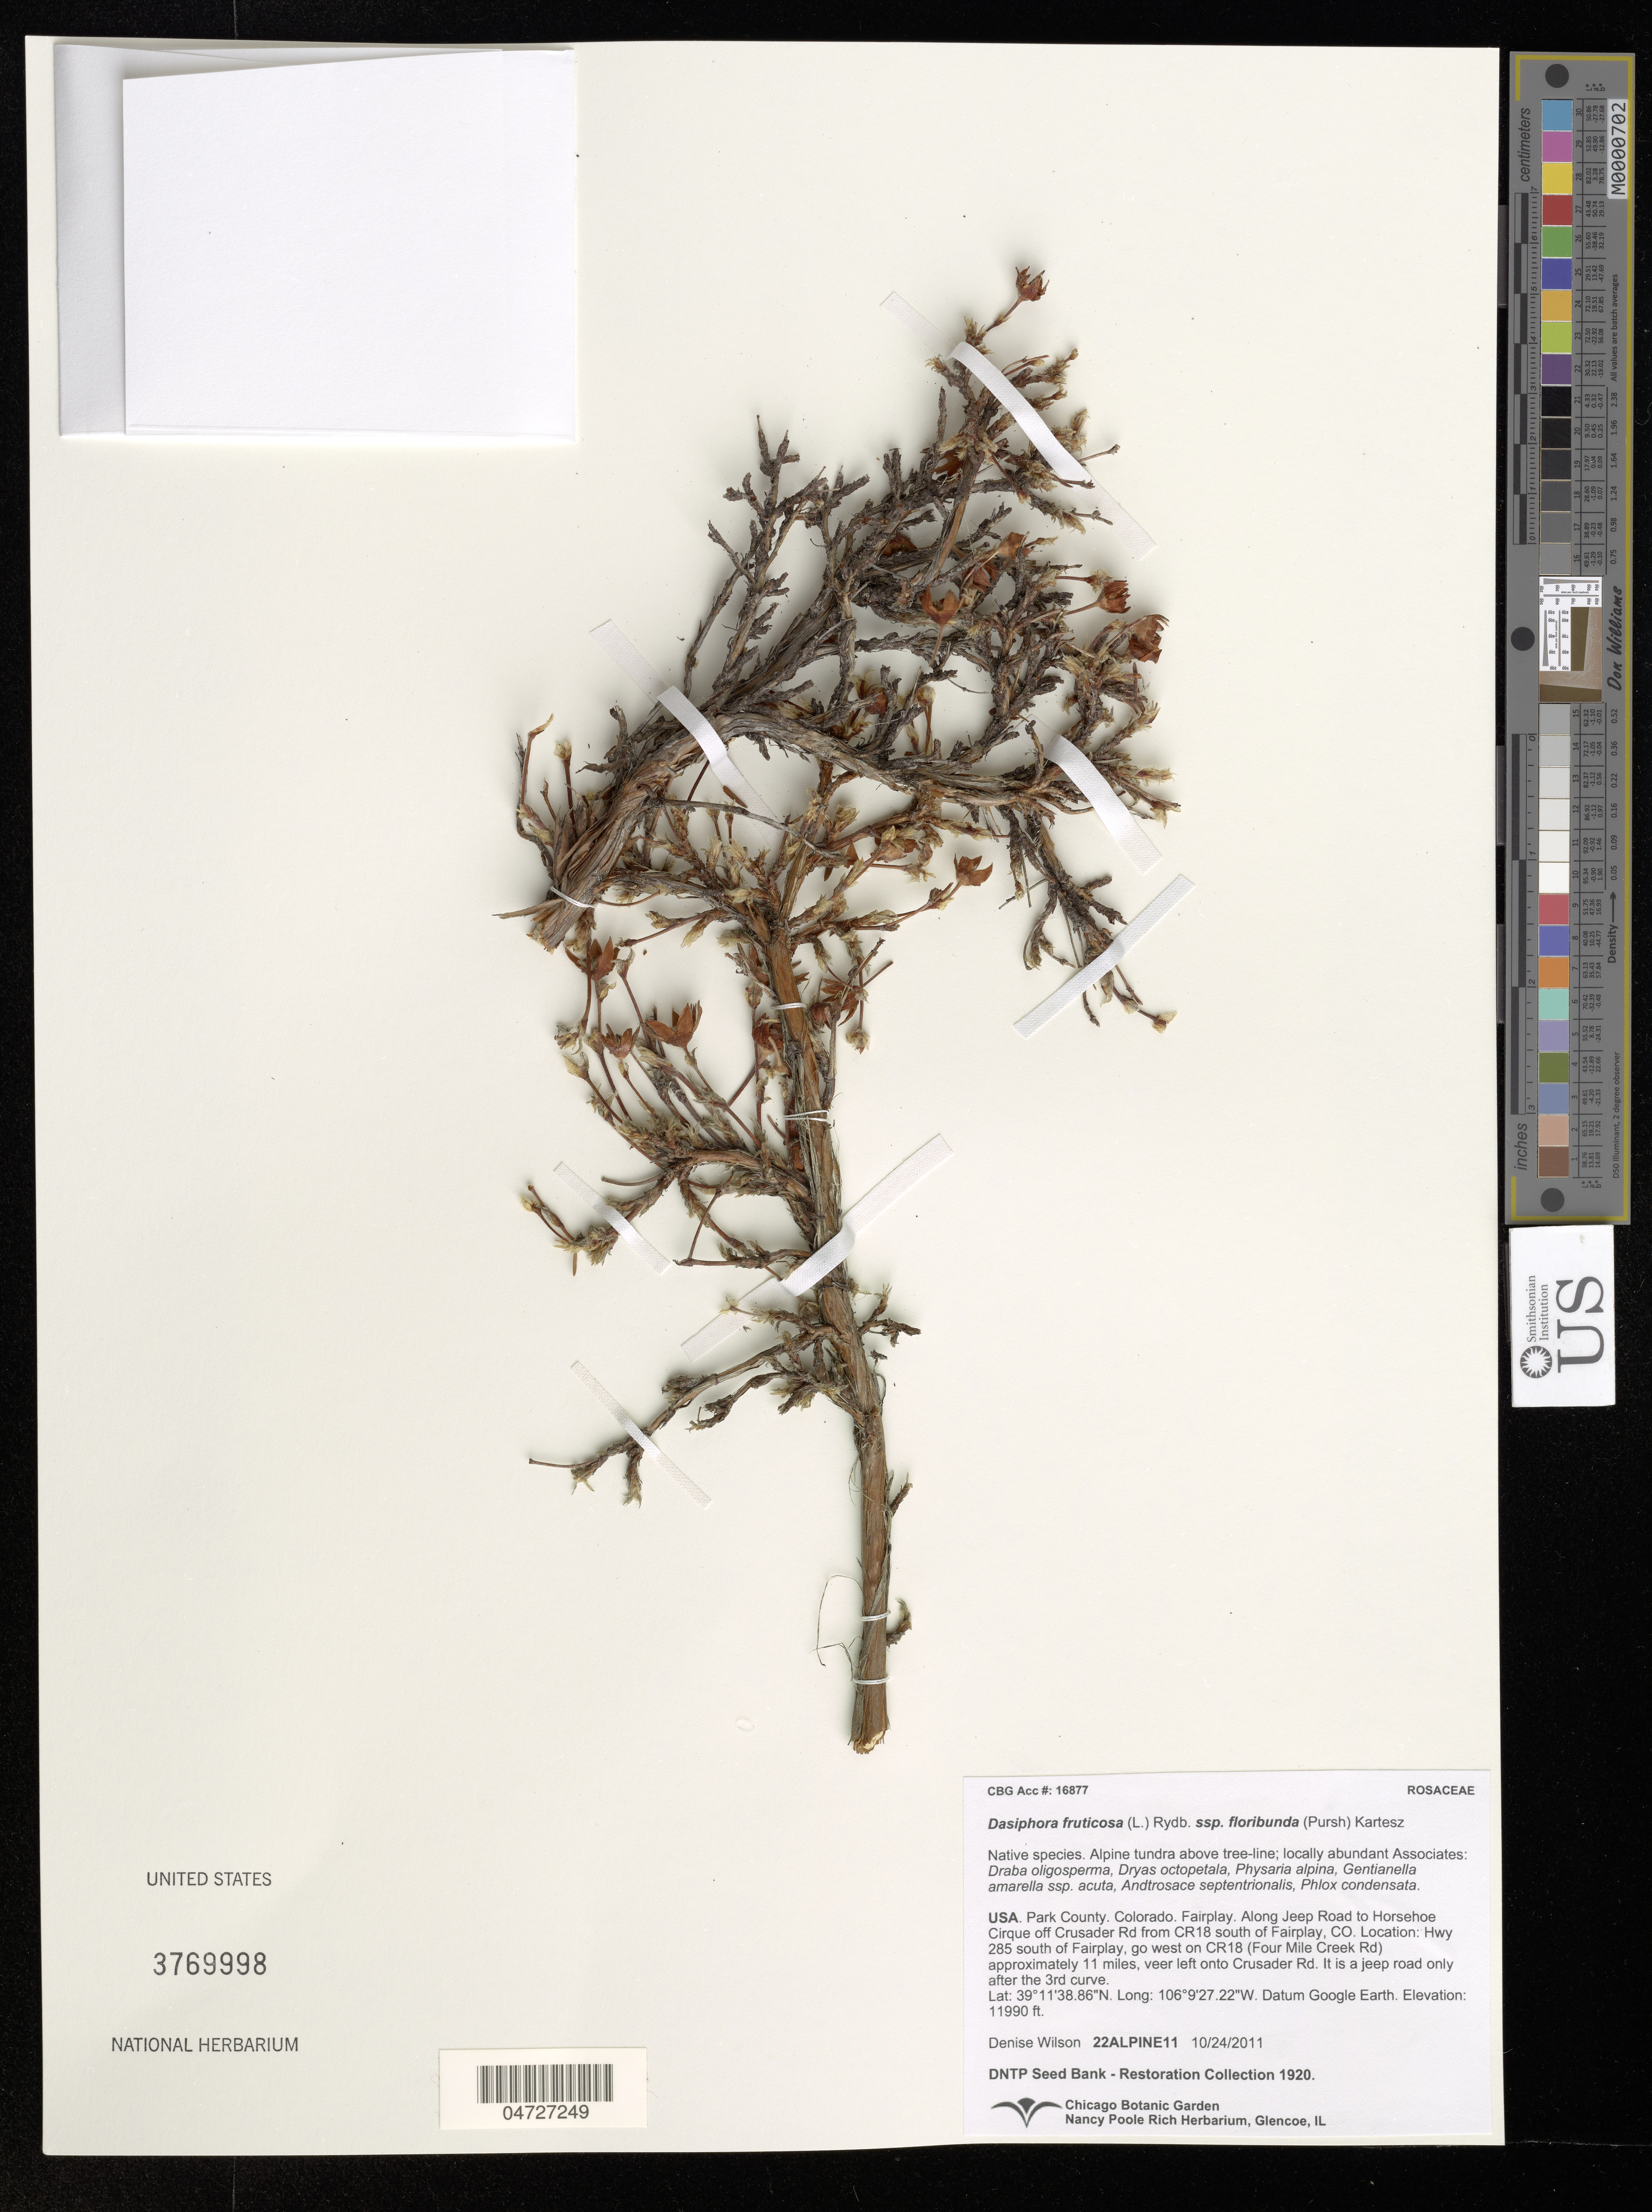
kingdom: Plantae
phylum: Tracheophyta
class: Magnoliopsida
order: Rosales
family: Rosaceae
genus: Dasiphora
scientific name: Dasiphora fruticosa subsp. floribunda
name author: (Pursh) Kartesz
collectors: D. Wilson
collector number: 22ALPINE11?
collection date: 2011-10-24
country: United States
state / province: Colorado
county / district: Park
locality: Park County. Fairplay. Along Jeep Road to Horseshoe Cirque off Crusader Rd from CR18 south of Fairplay. Hwy 285 south of Fairplay, go west on CR18 (Four Mile Creek Rd) approximately 11 miles, veer left onto Crusader Rd. It is a jeep road only after the 3rd curve.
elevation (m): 3655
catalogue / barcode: US 3769998